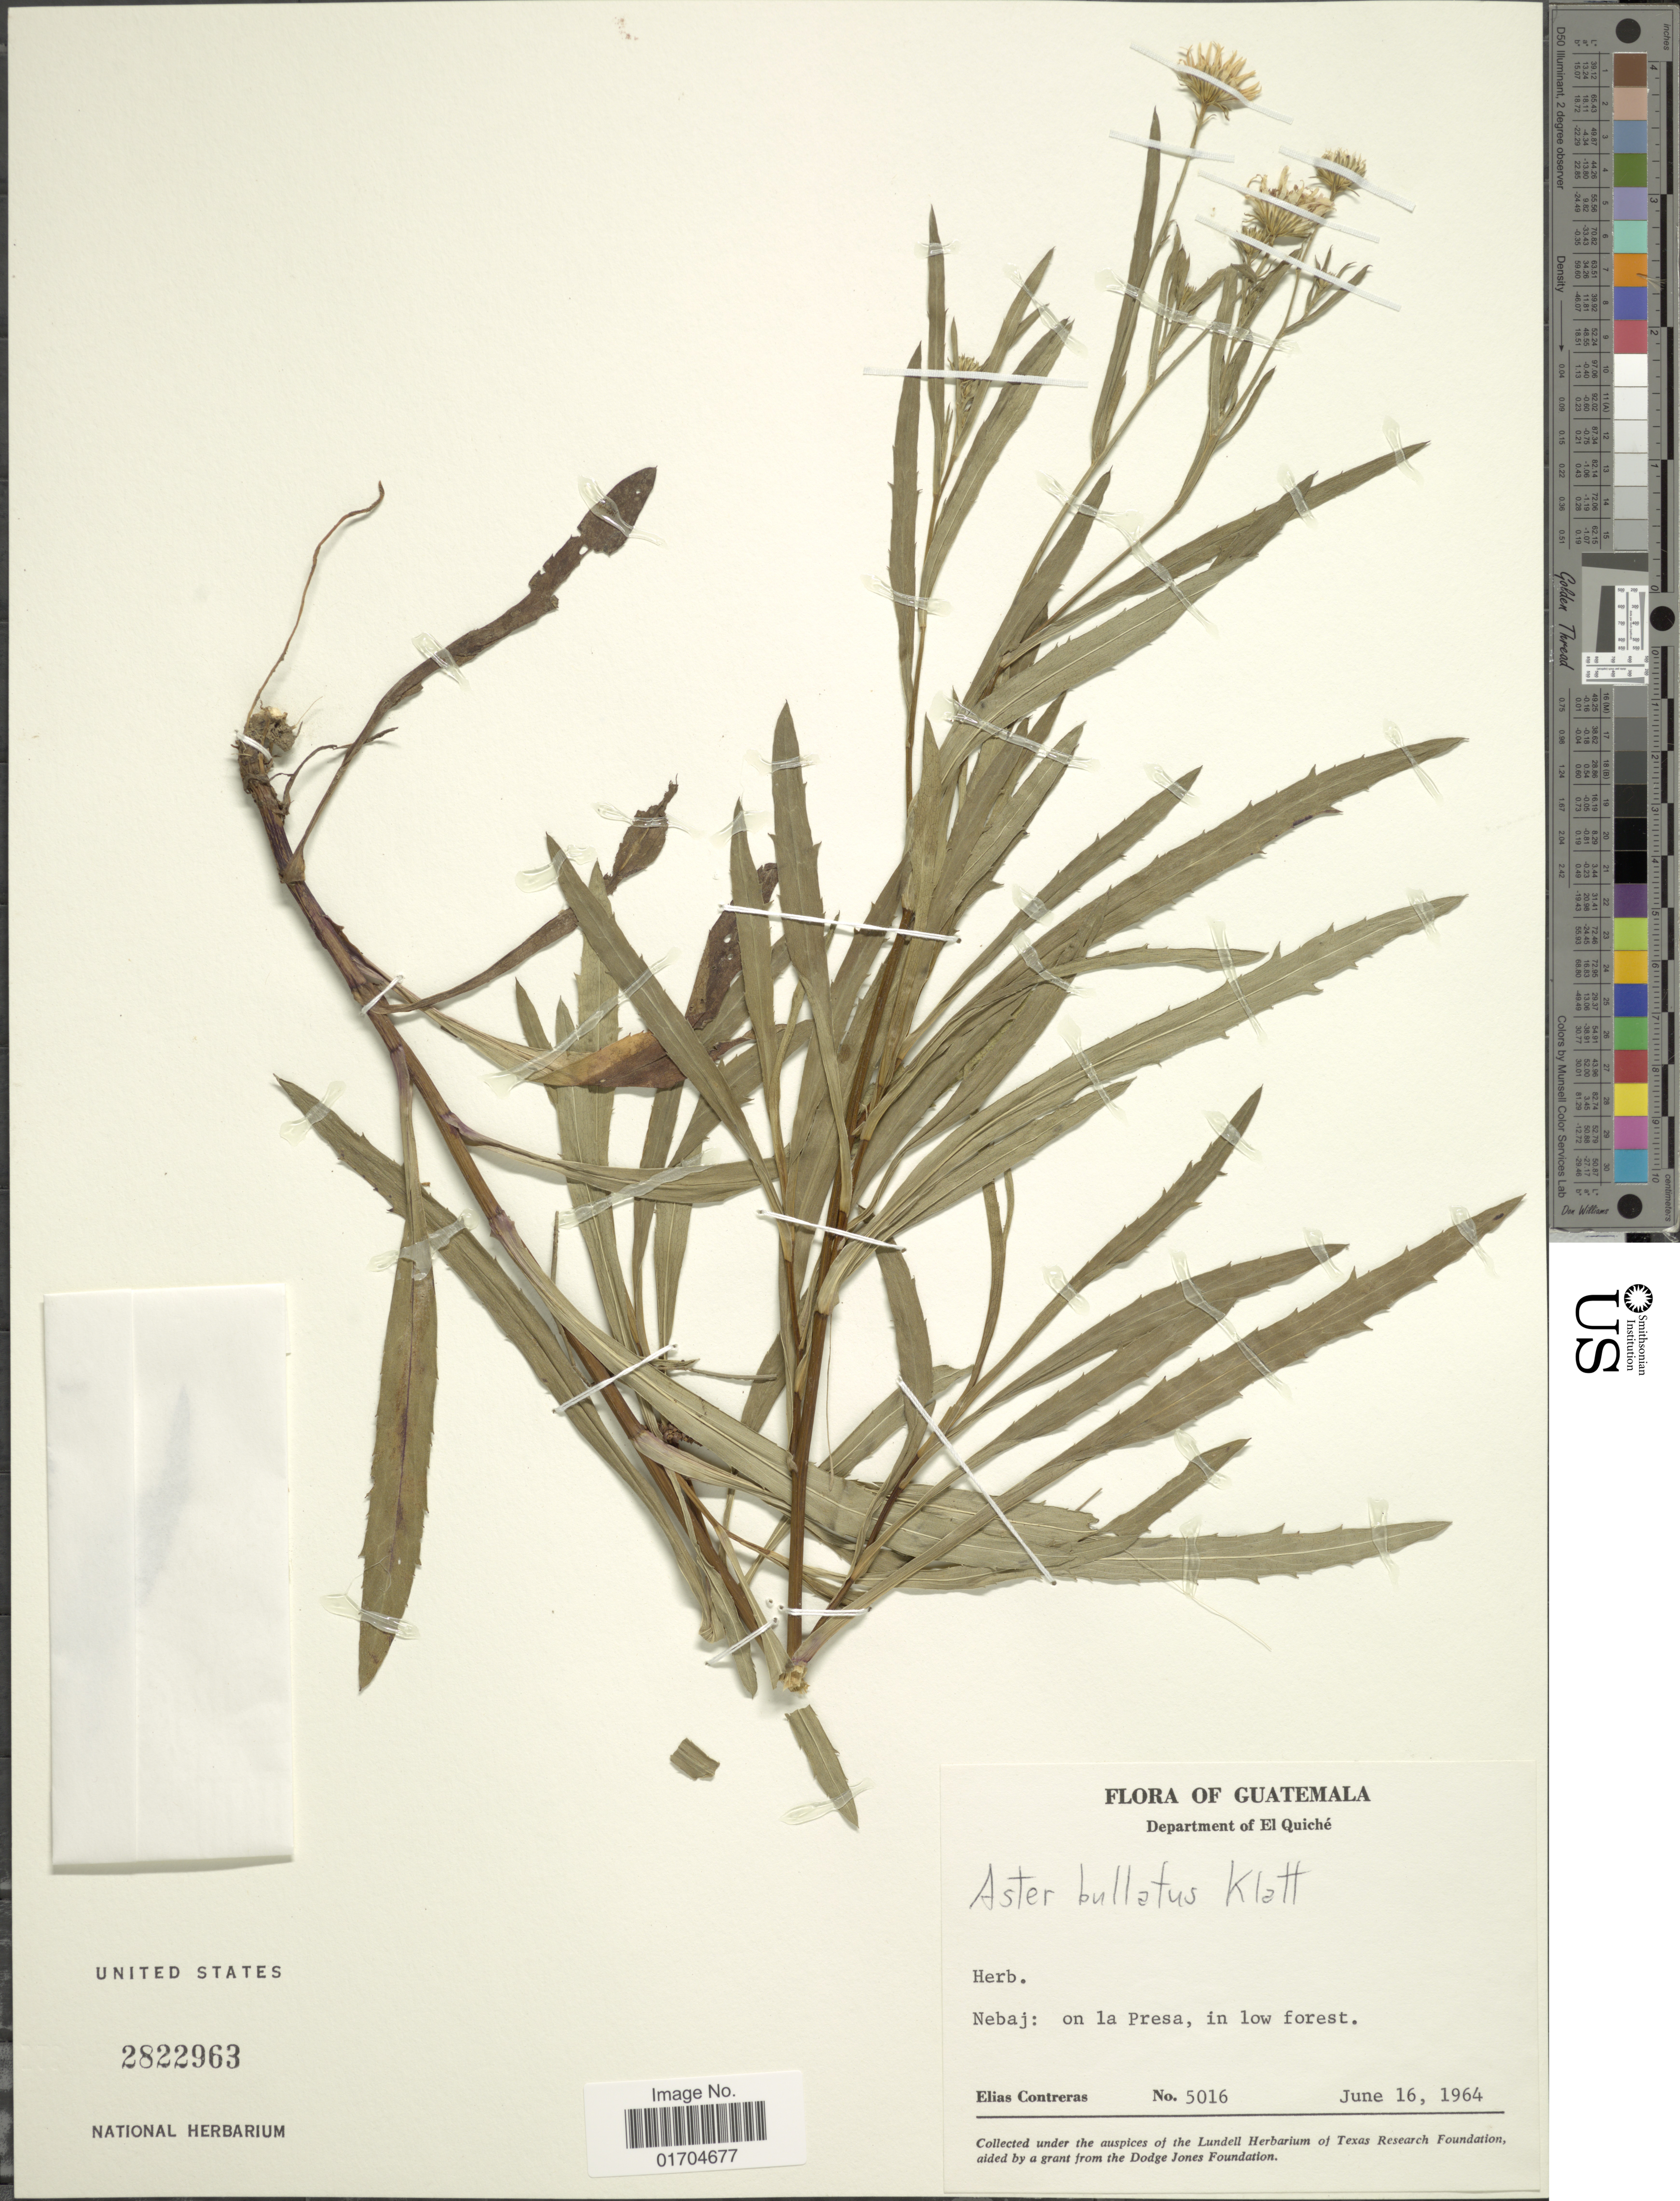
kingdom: Plantae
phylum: Tracheophyta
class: Magnoliopsida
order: Asterales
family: Asteraceae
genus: Symphyotrichum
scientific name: Symphyotrichum bullatum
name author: (Klatt) G.L. Nesom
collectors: E. Contreras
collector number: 5016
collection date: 1964-06-16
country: Guatemala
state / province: El Quiché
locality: Department of El Quiche. Nebaj: on la Presa.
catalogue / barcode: US 2822963